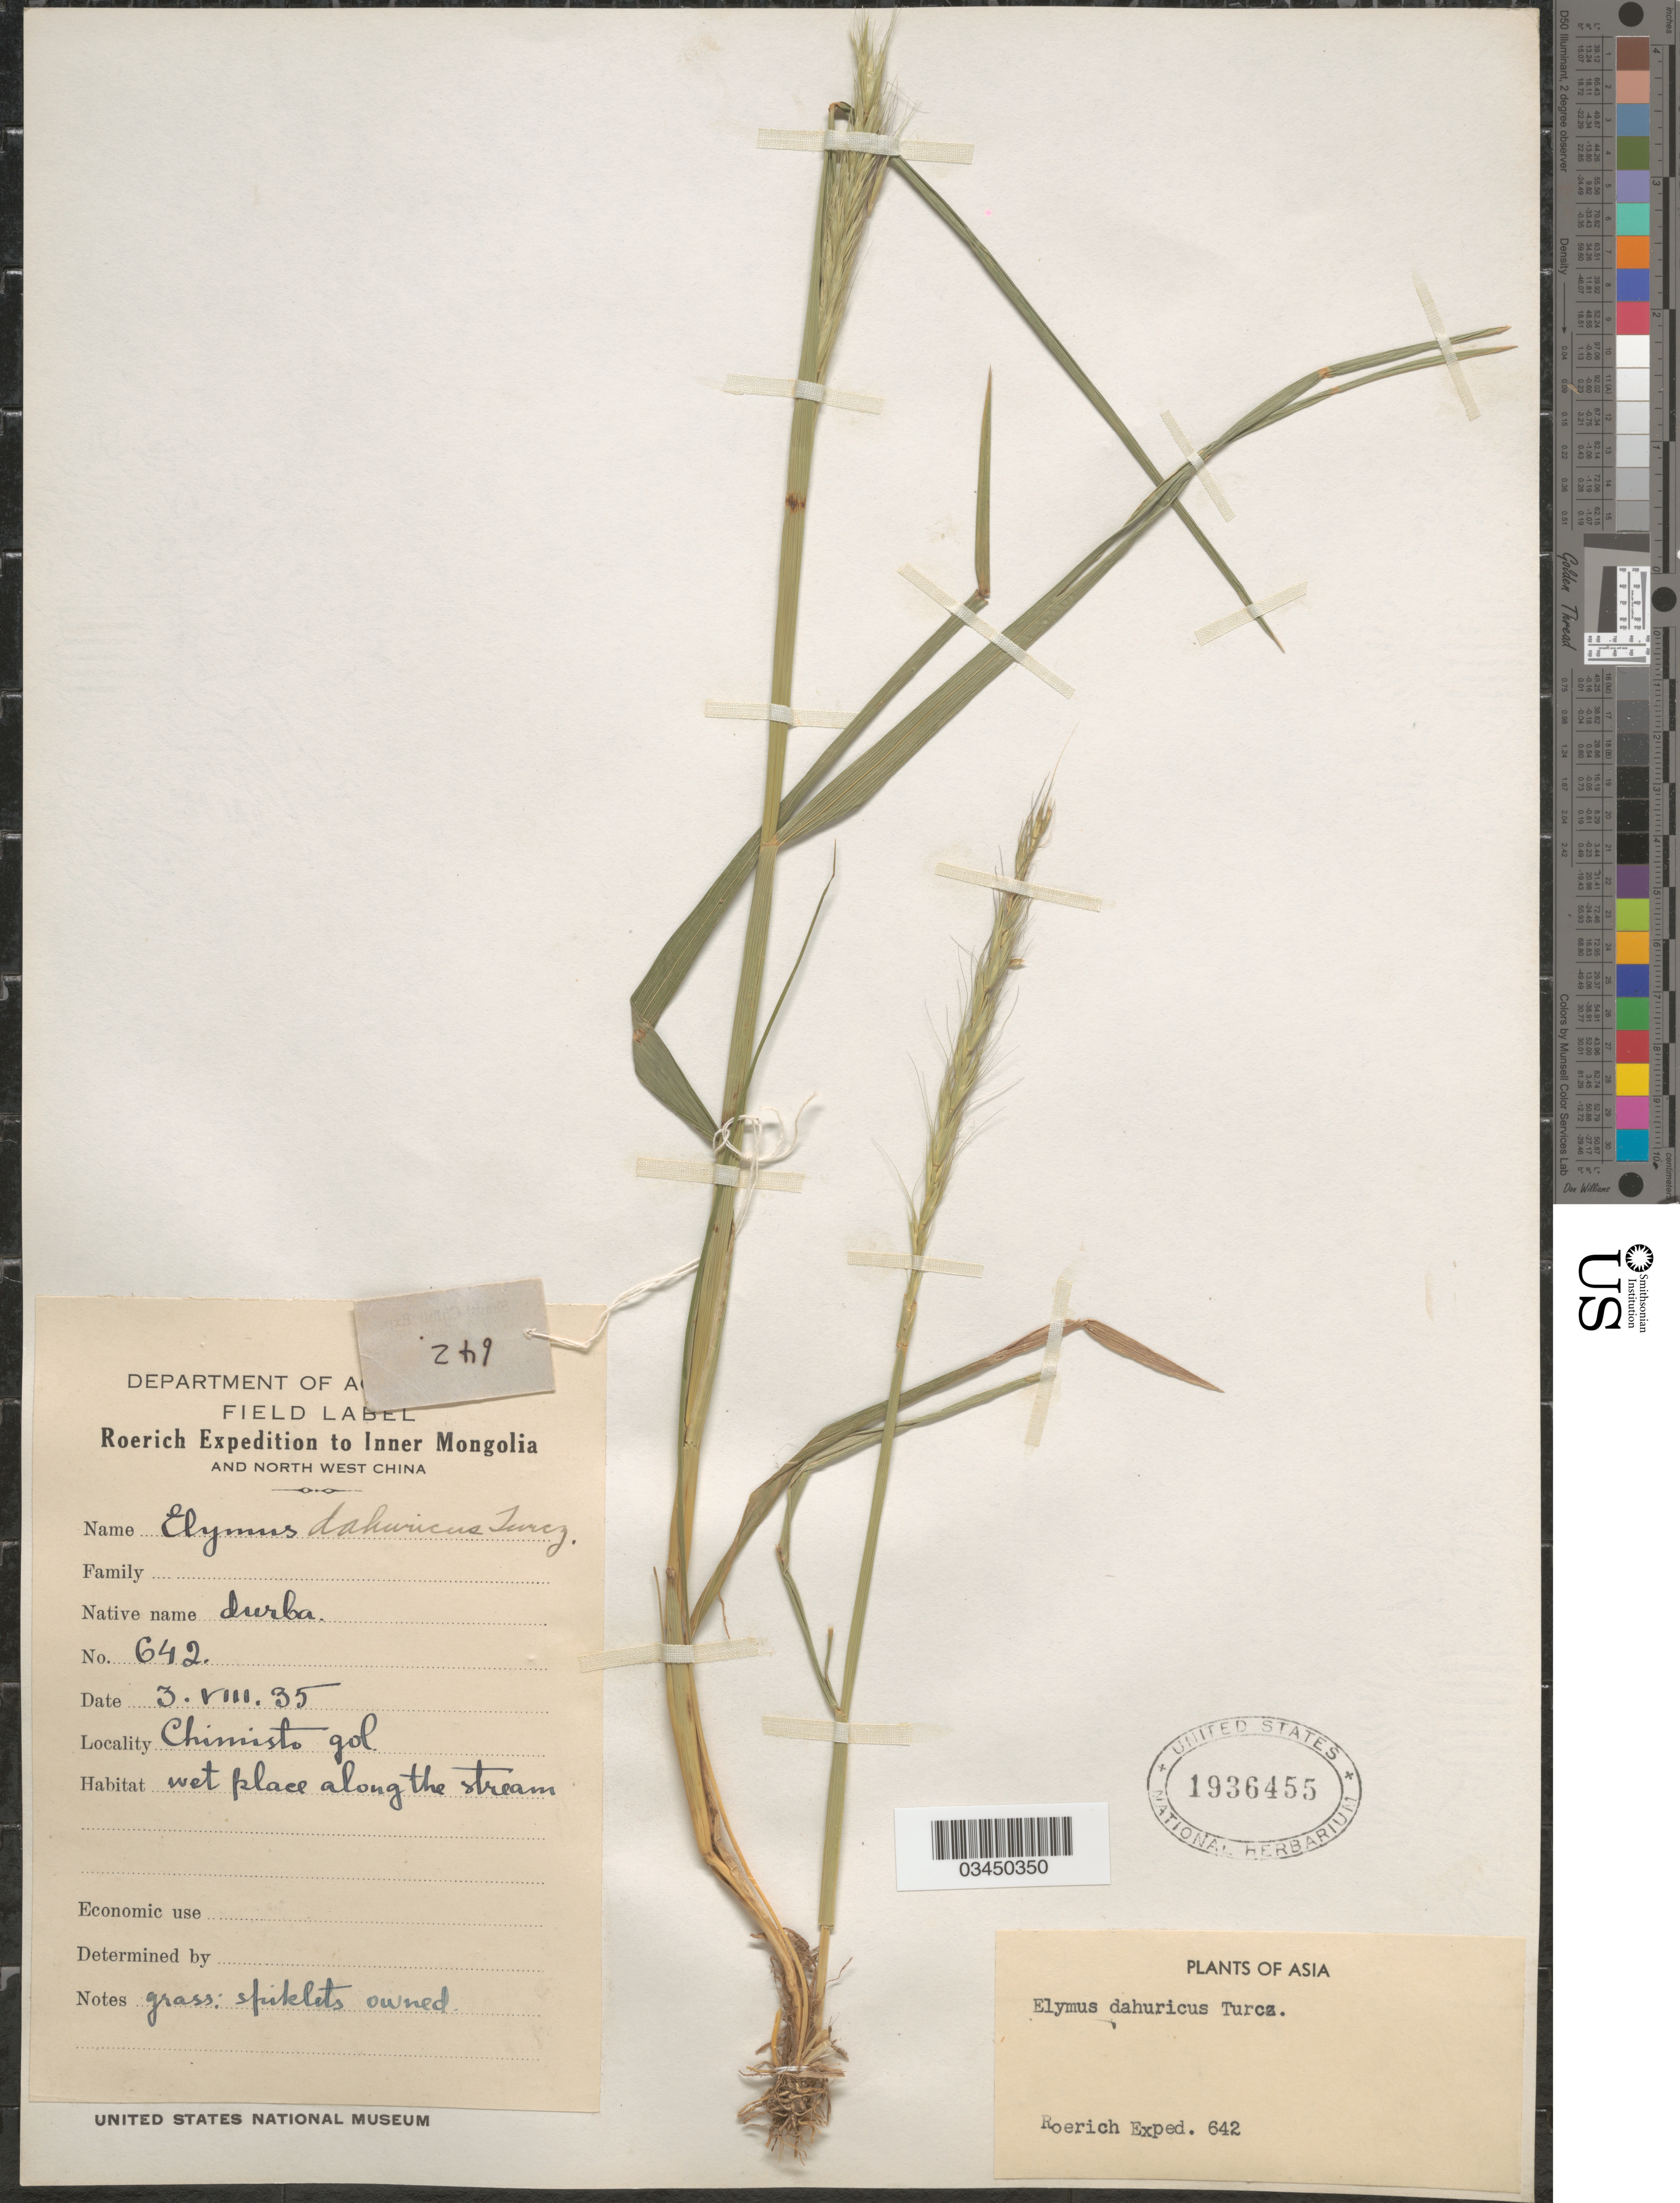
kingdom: Plantae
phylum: Tracheophyta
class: Liliopsida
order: Poales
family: Poaceae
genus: Elymus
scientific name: Elymus dahuricus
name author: Turcz. ex Griseb.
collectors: Roerich Expedition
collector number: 642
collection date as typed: Transcribed d/m/y: 3/8/35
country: China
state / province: Nei Monggol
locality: To Inner Mongolia and North West China. Chimisto gol. Wet place along the stream.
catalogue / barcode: US 1936455